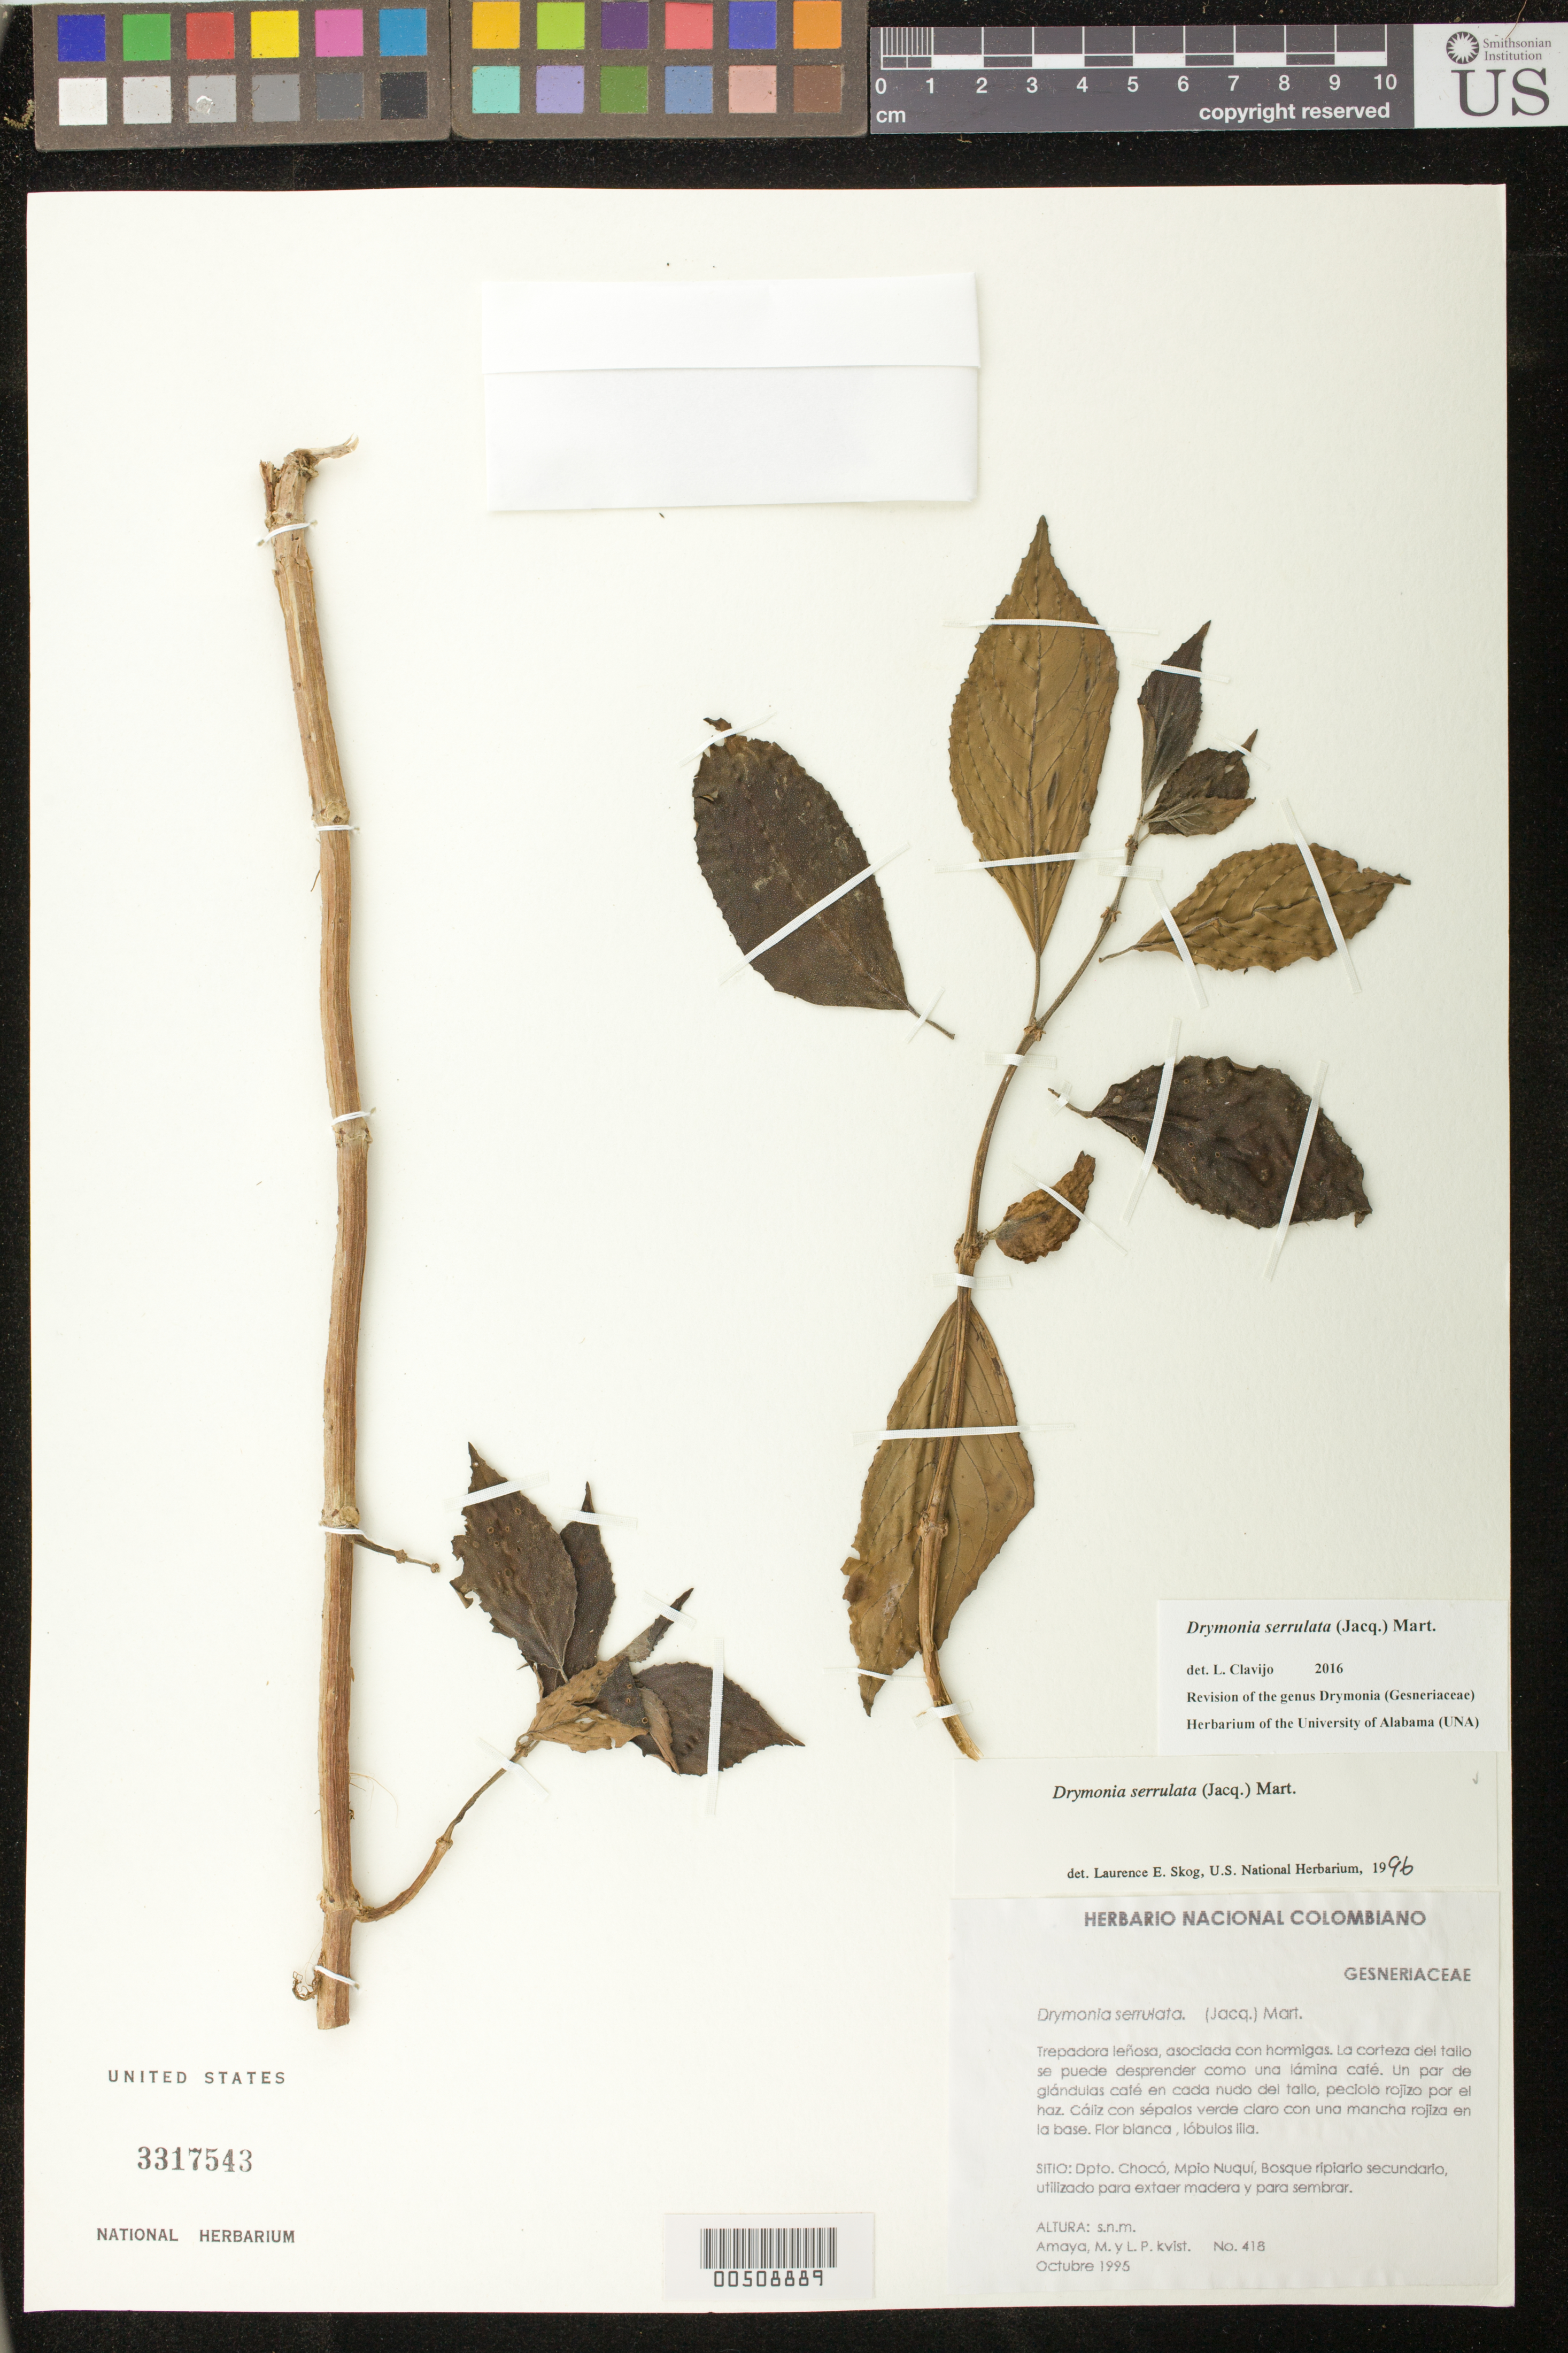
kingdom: Plantae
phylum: Tracheophyta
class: Magnoliopsida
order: Lamiales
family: Gesneriaceae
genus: Drymonia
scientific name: Drymonia serrulata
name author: (Jacq.) Mart.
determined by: Skog, Laurence E.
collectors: M. Amaya & L. P. Kvist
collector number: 418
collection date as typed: Oct 1995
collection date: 1995-10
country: Colombia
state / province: Chocó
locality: Mpio. Nuquí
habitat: Bosque ripario secundario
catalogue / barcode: US 3317543